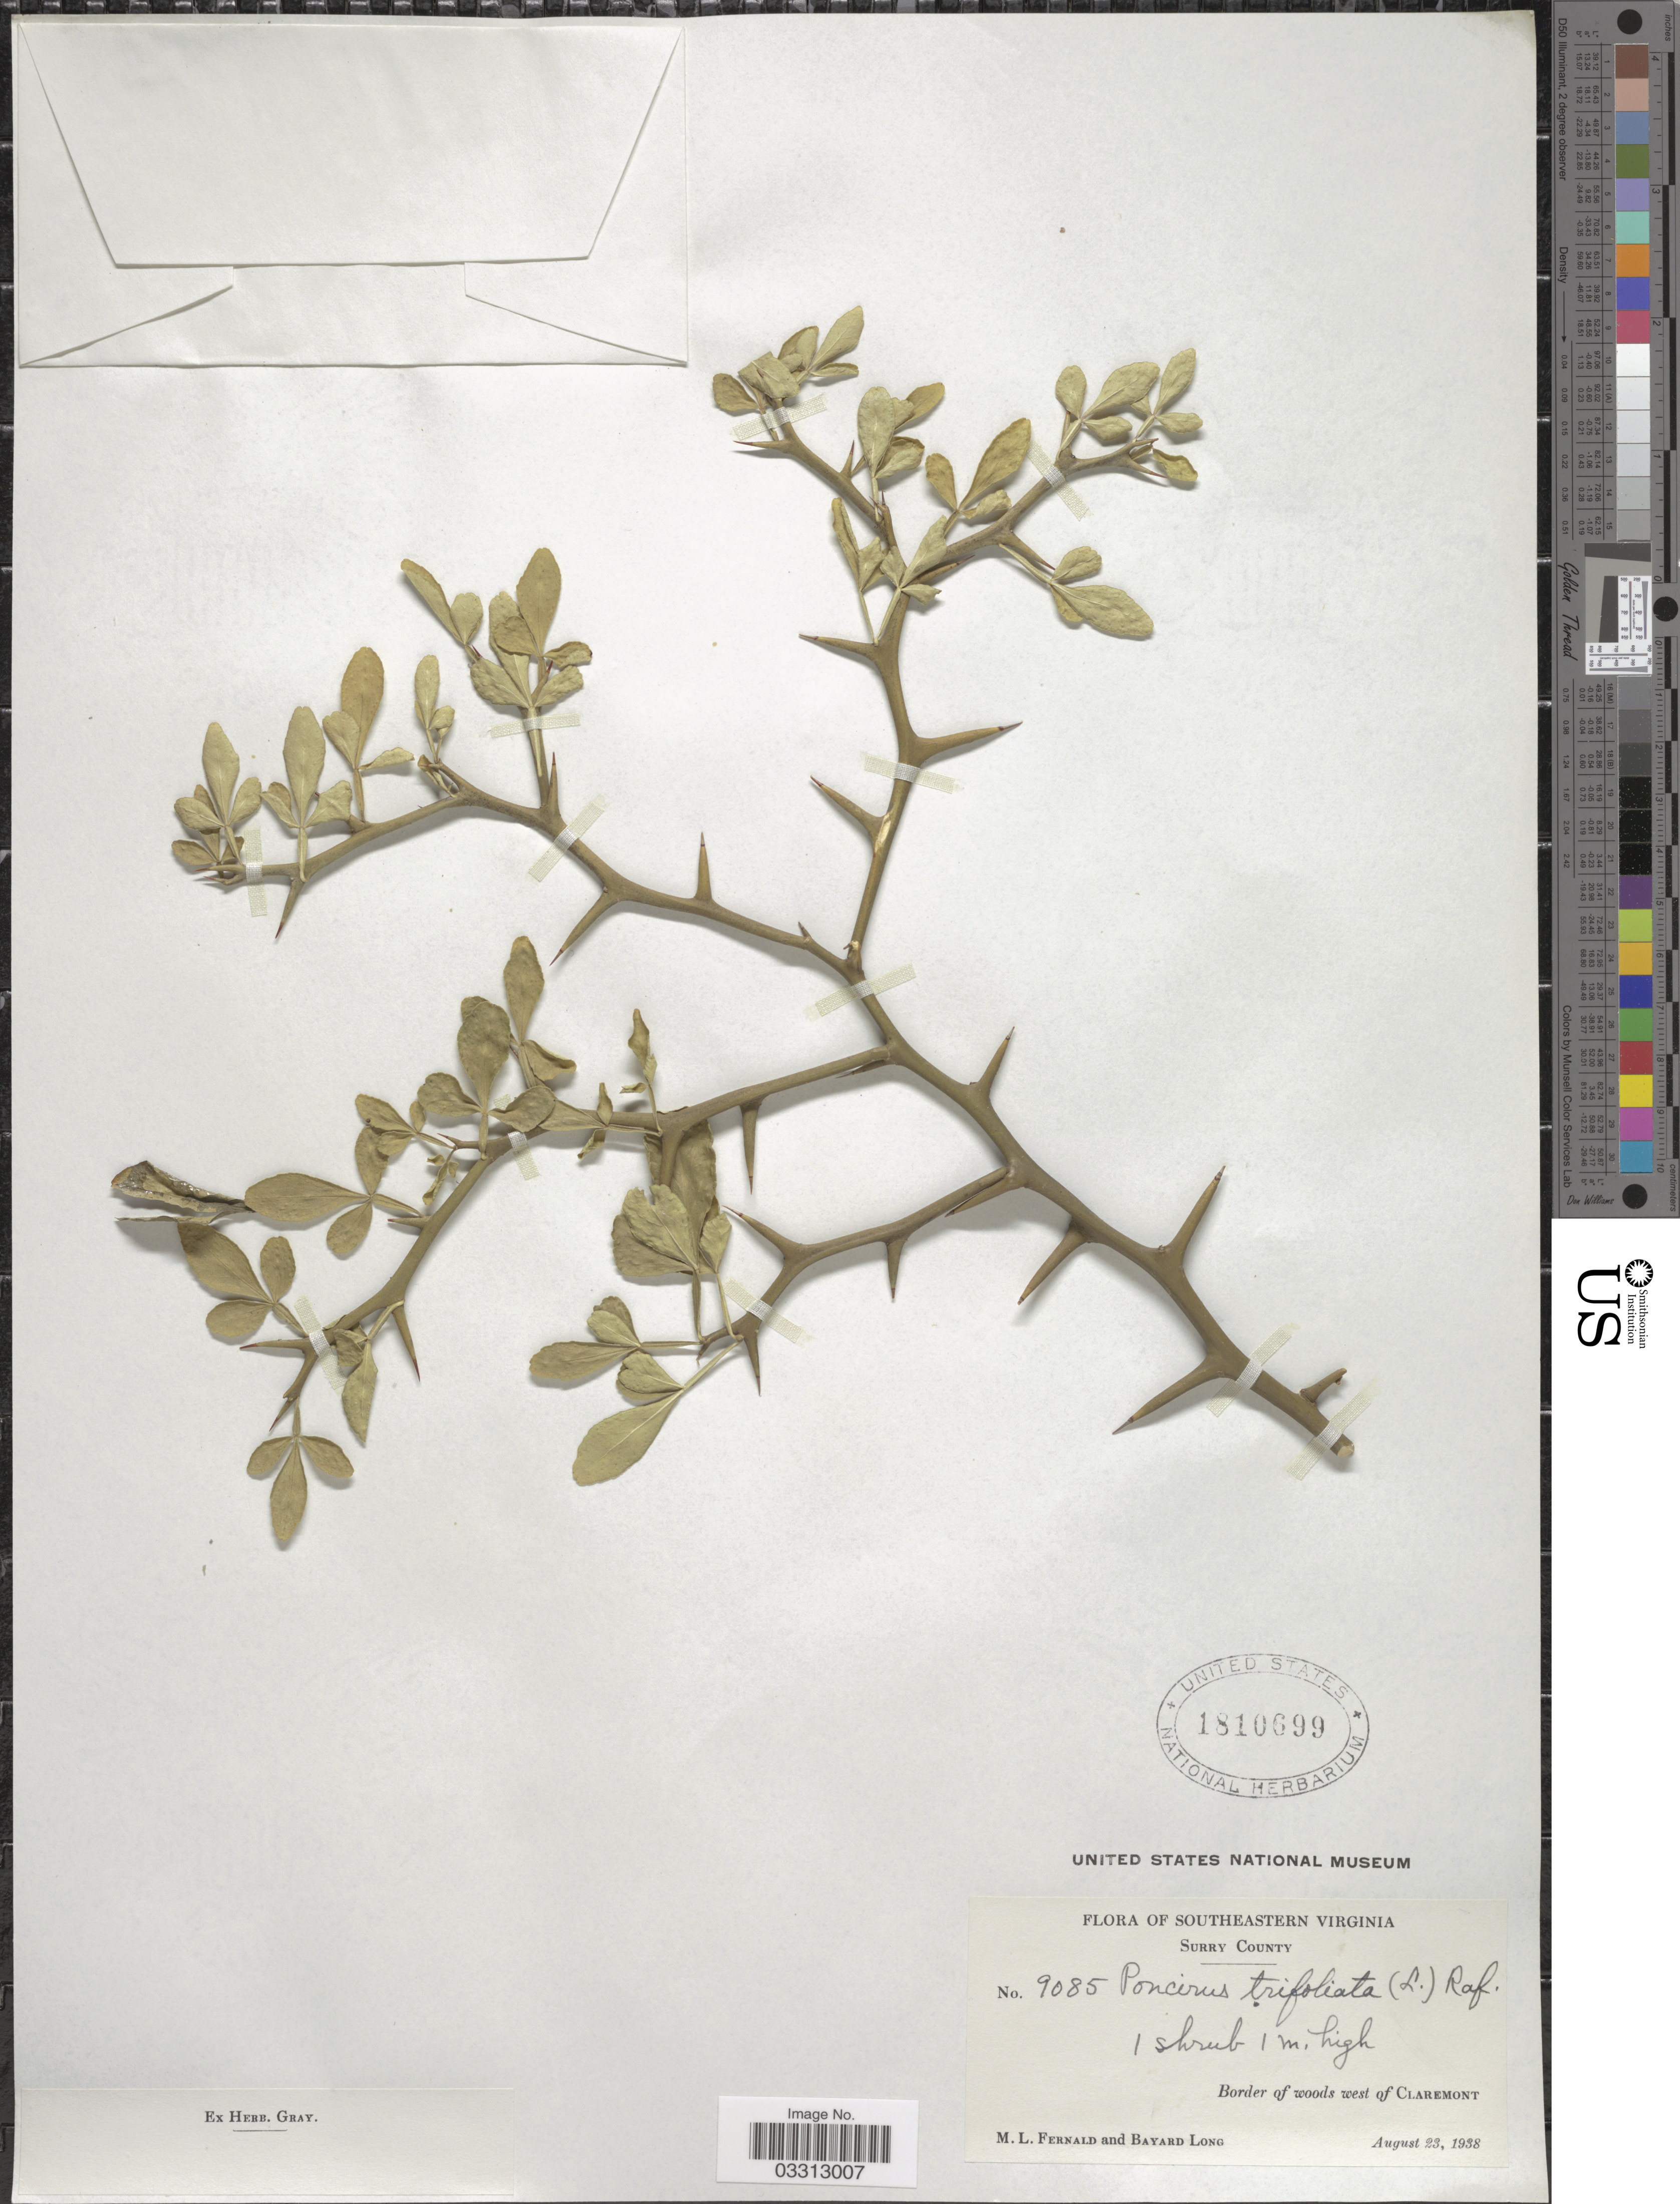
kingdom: Plantae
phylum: Tracheophyta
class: Magnoliopsida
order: Sapindales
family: Rutaceae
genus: Citrus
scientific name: Citrus trifoliata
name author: L.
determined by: Strong, Mark T., (BOT), Smithsonian Institution - National Museum of Natural History (UNITED STATES)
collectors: M. L. Fernald & B. Long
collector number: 9085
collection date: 1938-08-23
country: United States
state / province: Virginia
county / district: Surry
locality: Southeastern Virginia. Surry County. Border of woods west of Claremont.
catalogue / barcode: US 1810699